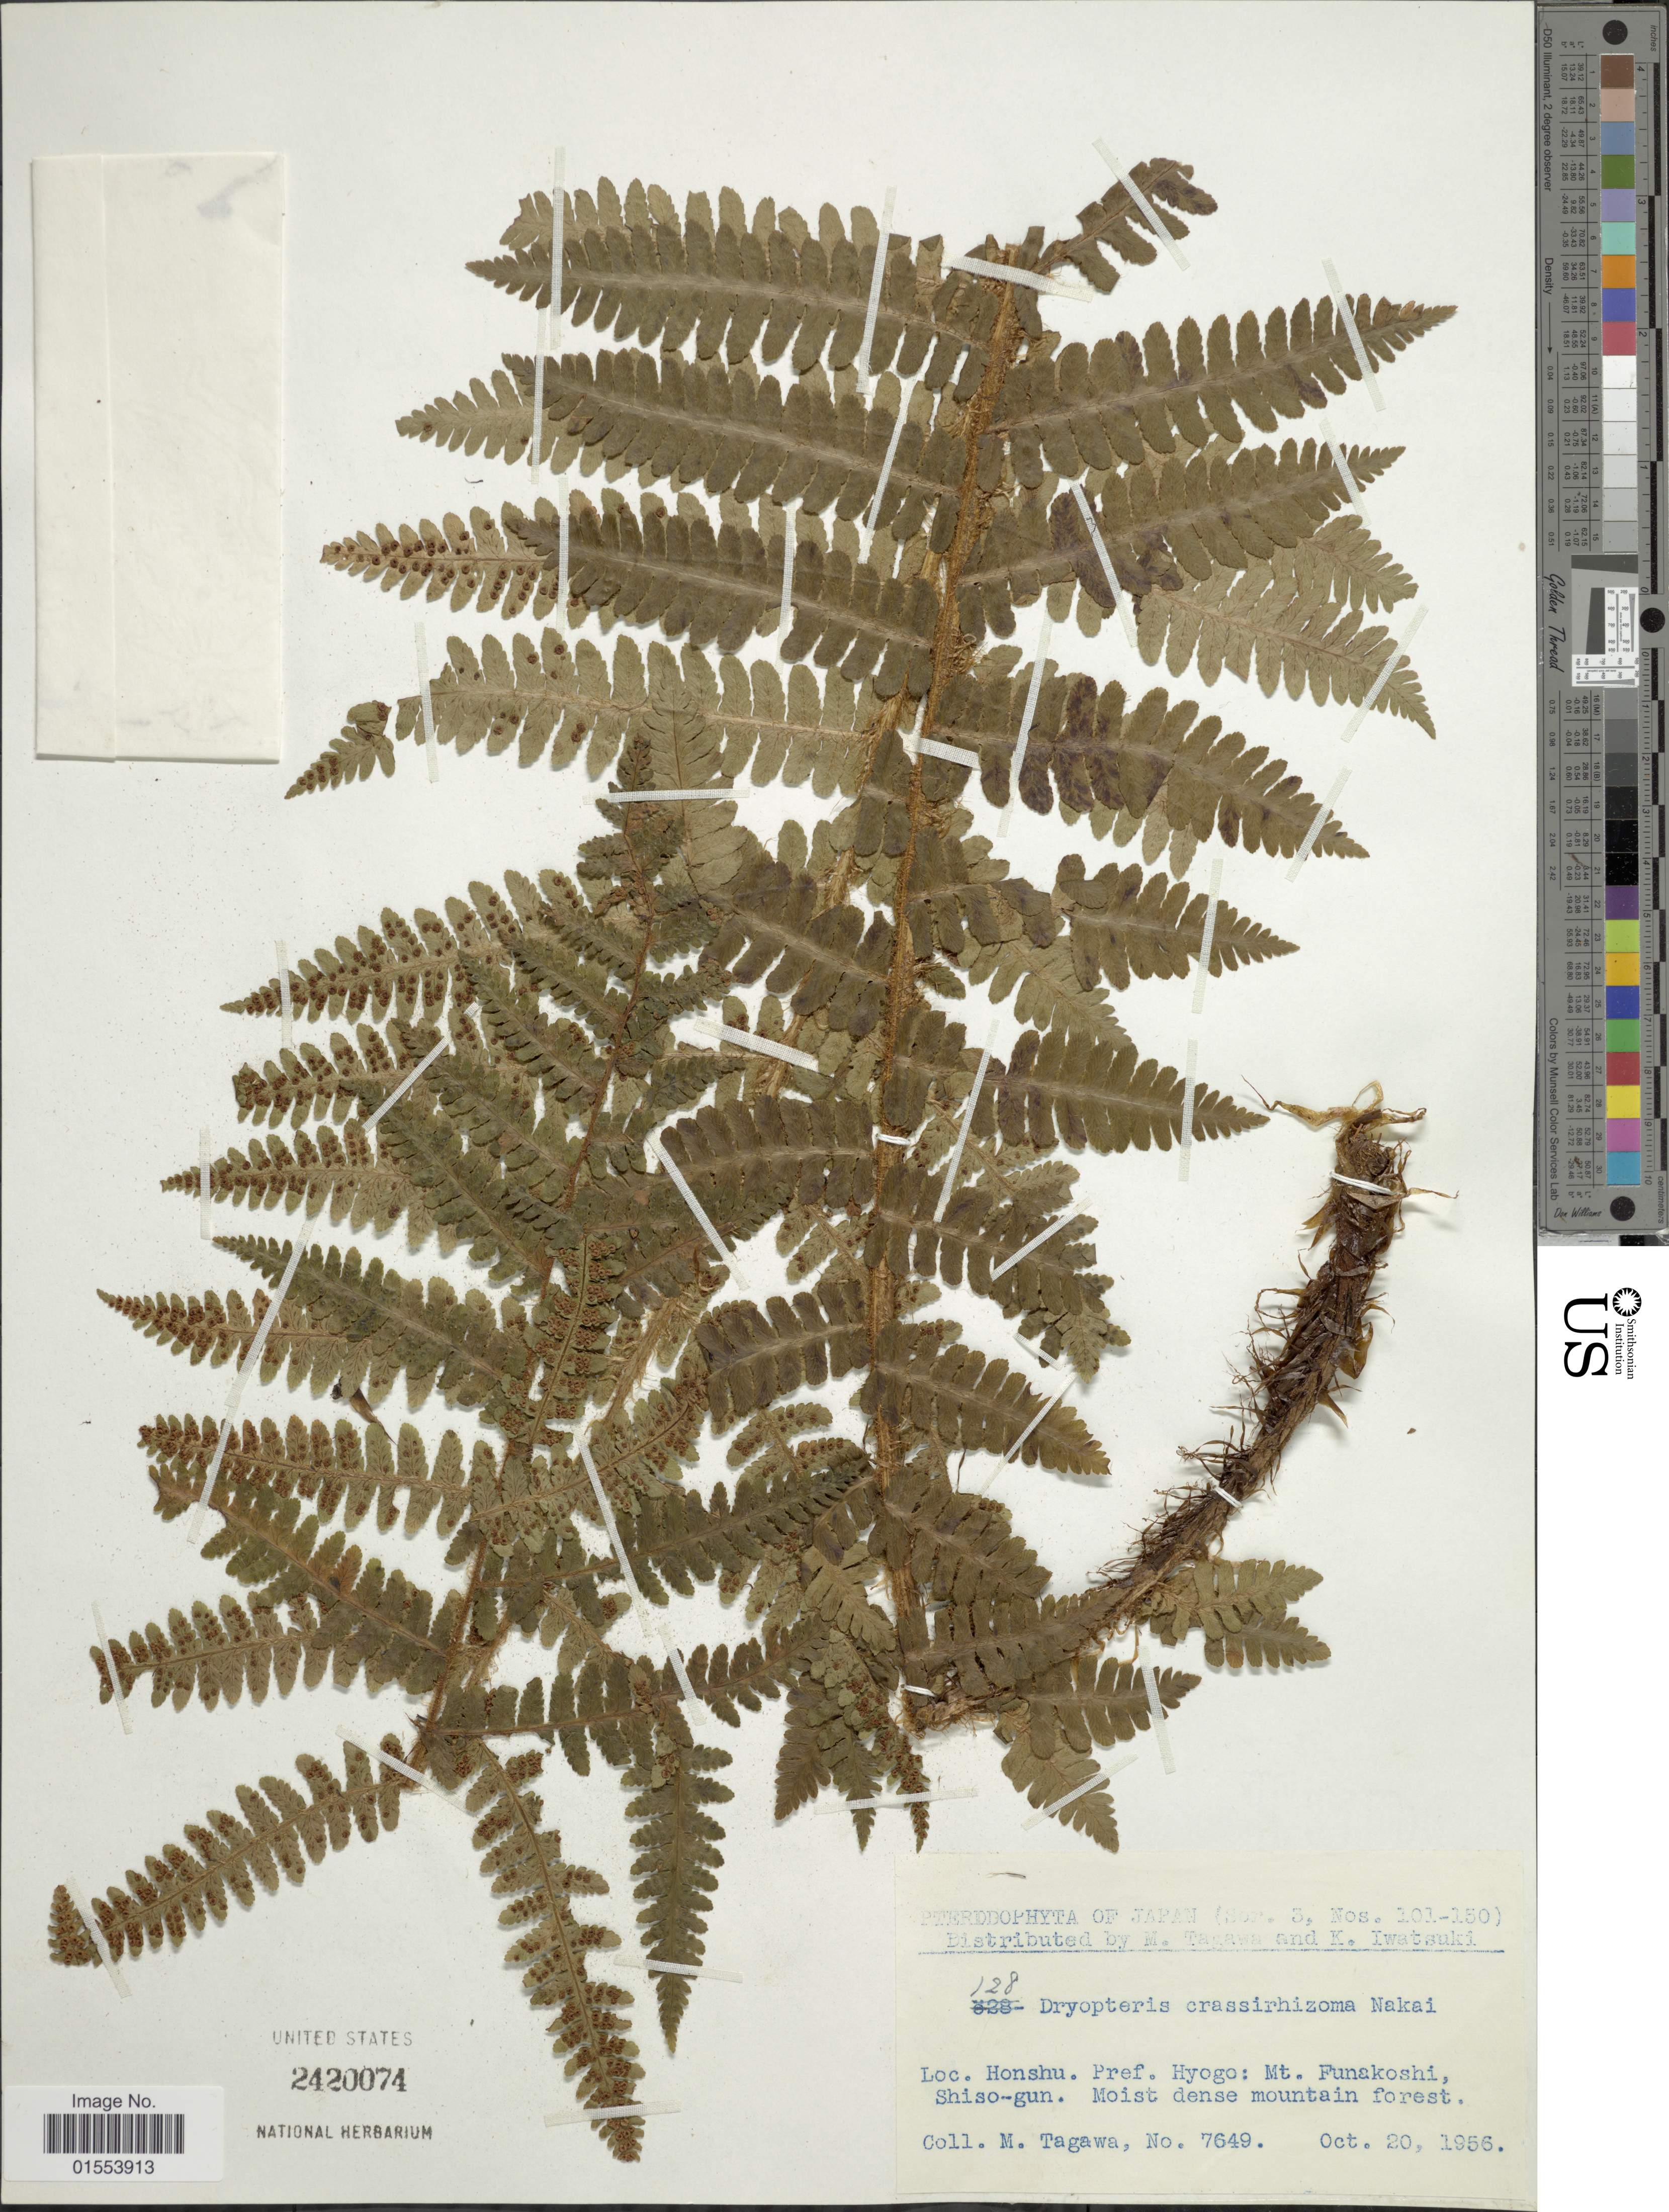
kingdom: Plantae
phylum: Tracheophyta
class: Polypodiopsida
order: Polypodiales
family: Dryopteridaceae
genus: Dryopteris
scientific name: Dryopteris crassirhizoma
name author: Nakai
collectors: M. Tagawa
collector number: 7649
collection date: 1956-10-20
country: Japan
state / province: Hyogo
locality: Honshu. Pref. Hyogo: Mt. Funakoshi, Shiso-gun.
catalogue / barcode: US 2420047